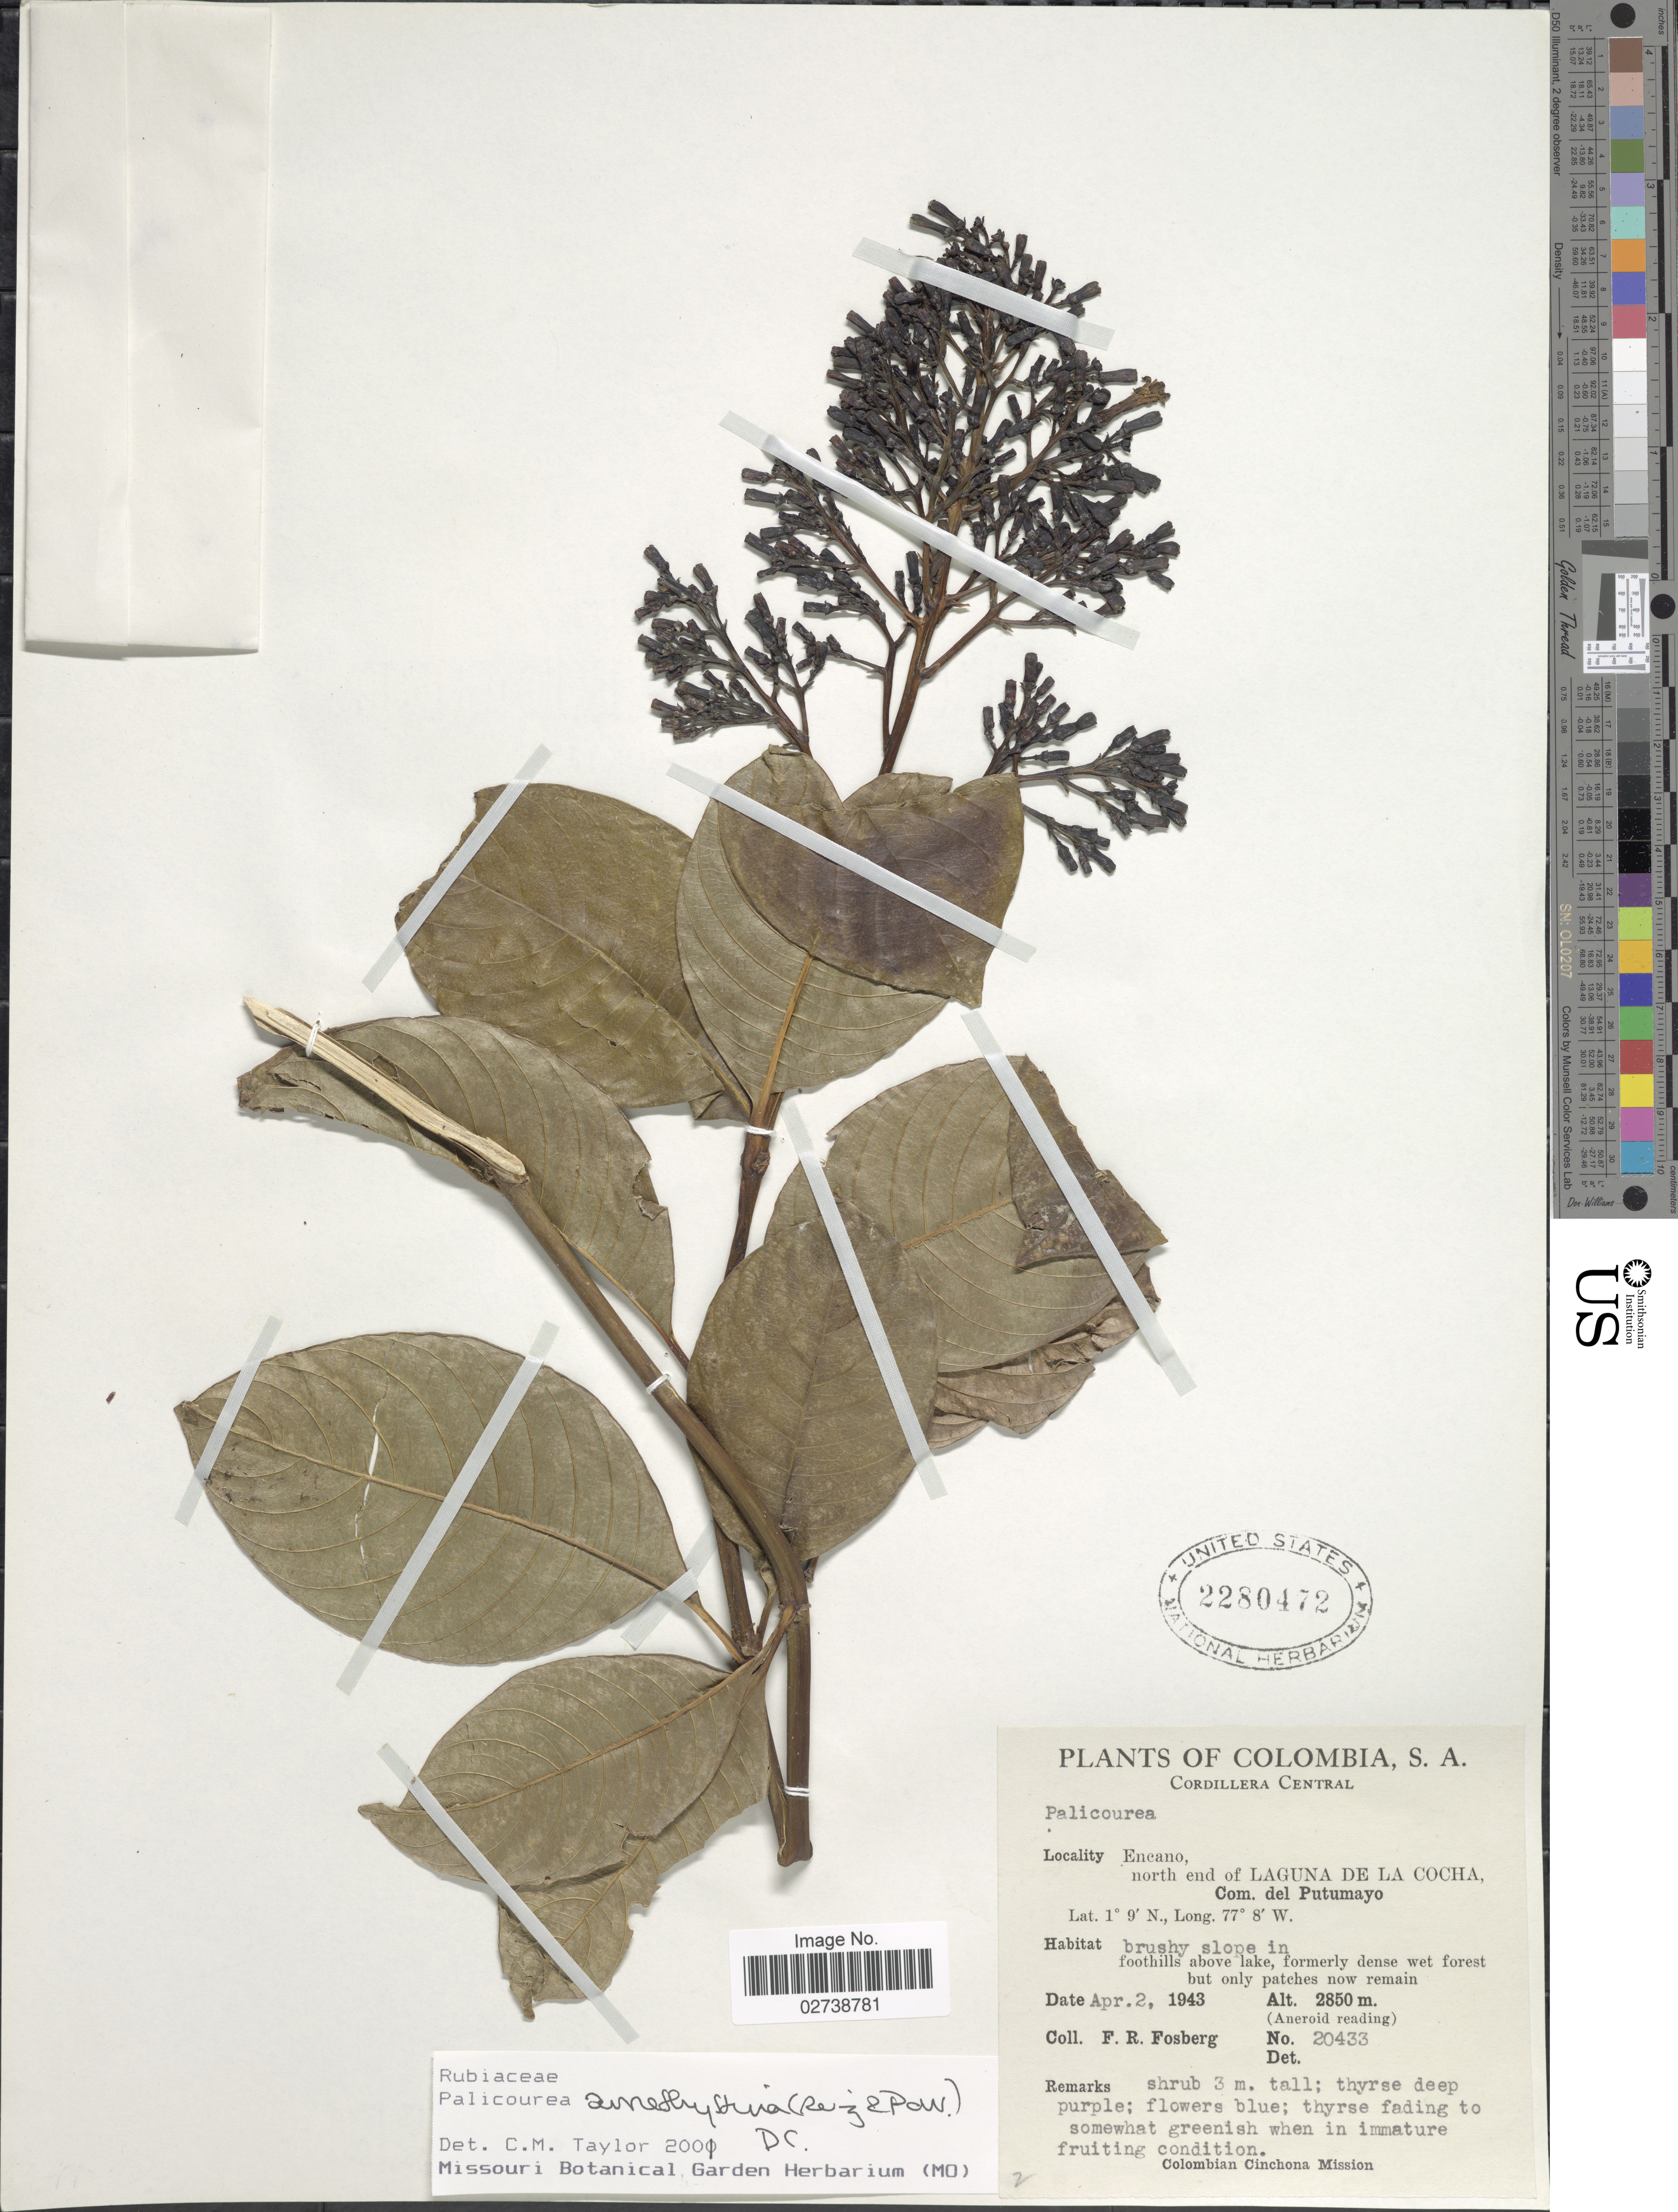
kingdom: Plantae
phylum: Tracheophyta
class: Magnoliopsida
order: Gentianales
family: Rubiaceae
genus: Palicourea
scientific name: Palicourea amethystina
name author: (Ruiz & Pav.) DC.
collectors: F. R. Fosberg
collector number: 20433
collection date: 1943-04-02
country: Colombia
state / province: Putumayo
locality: Cordillera Central, Encano, north end of Laguna De La Cocha, Com. del Putumayo, brushy slope in foothills above lake, formerly dense wet forest but only patches now remain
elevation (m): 2850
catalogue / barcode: US 2280472